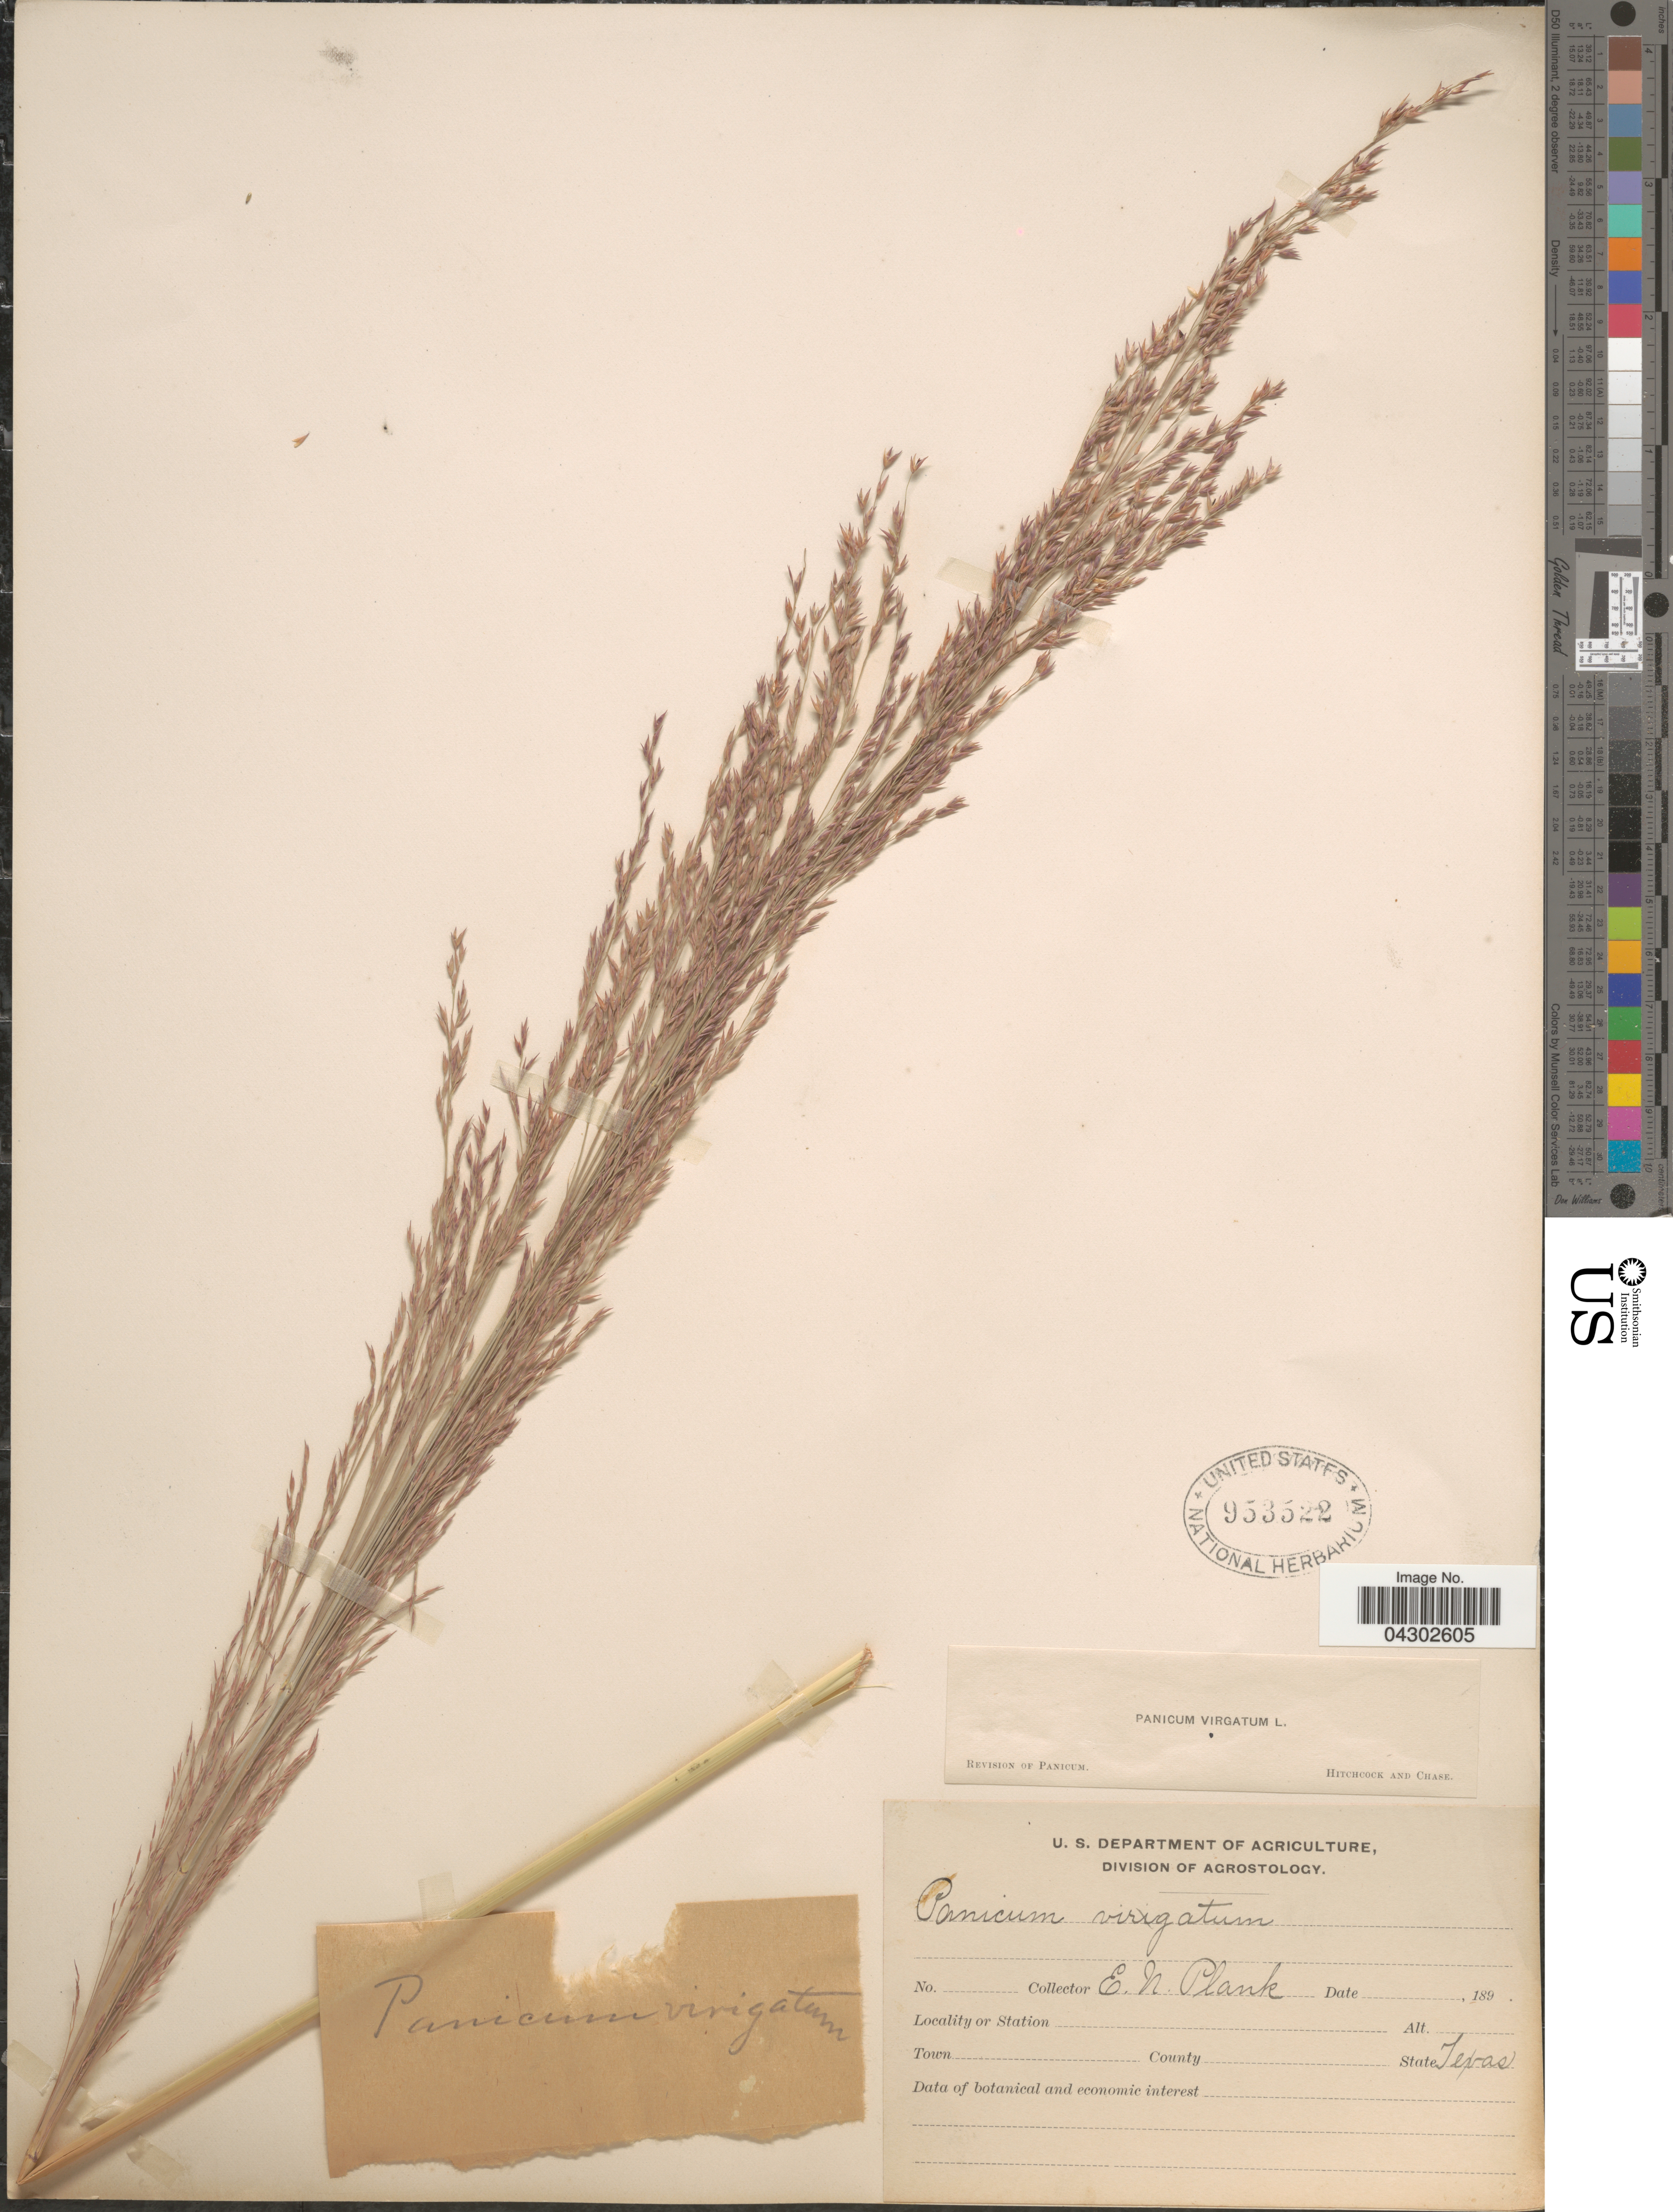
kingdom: Plantae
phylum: Tracheophyta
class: Liliopsida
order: Poales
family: Poaceae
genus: Panicum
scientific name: Panicum virgatum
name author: L.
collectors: E. Plank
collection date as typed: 189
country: United States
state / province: Texas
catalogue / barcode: US 953522